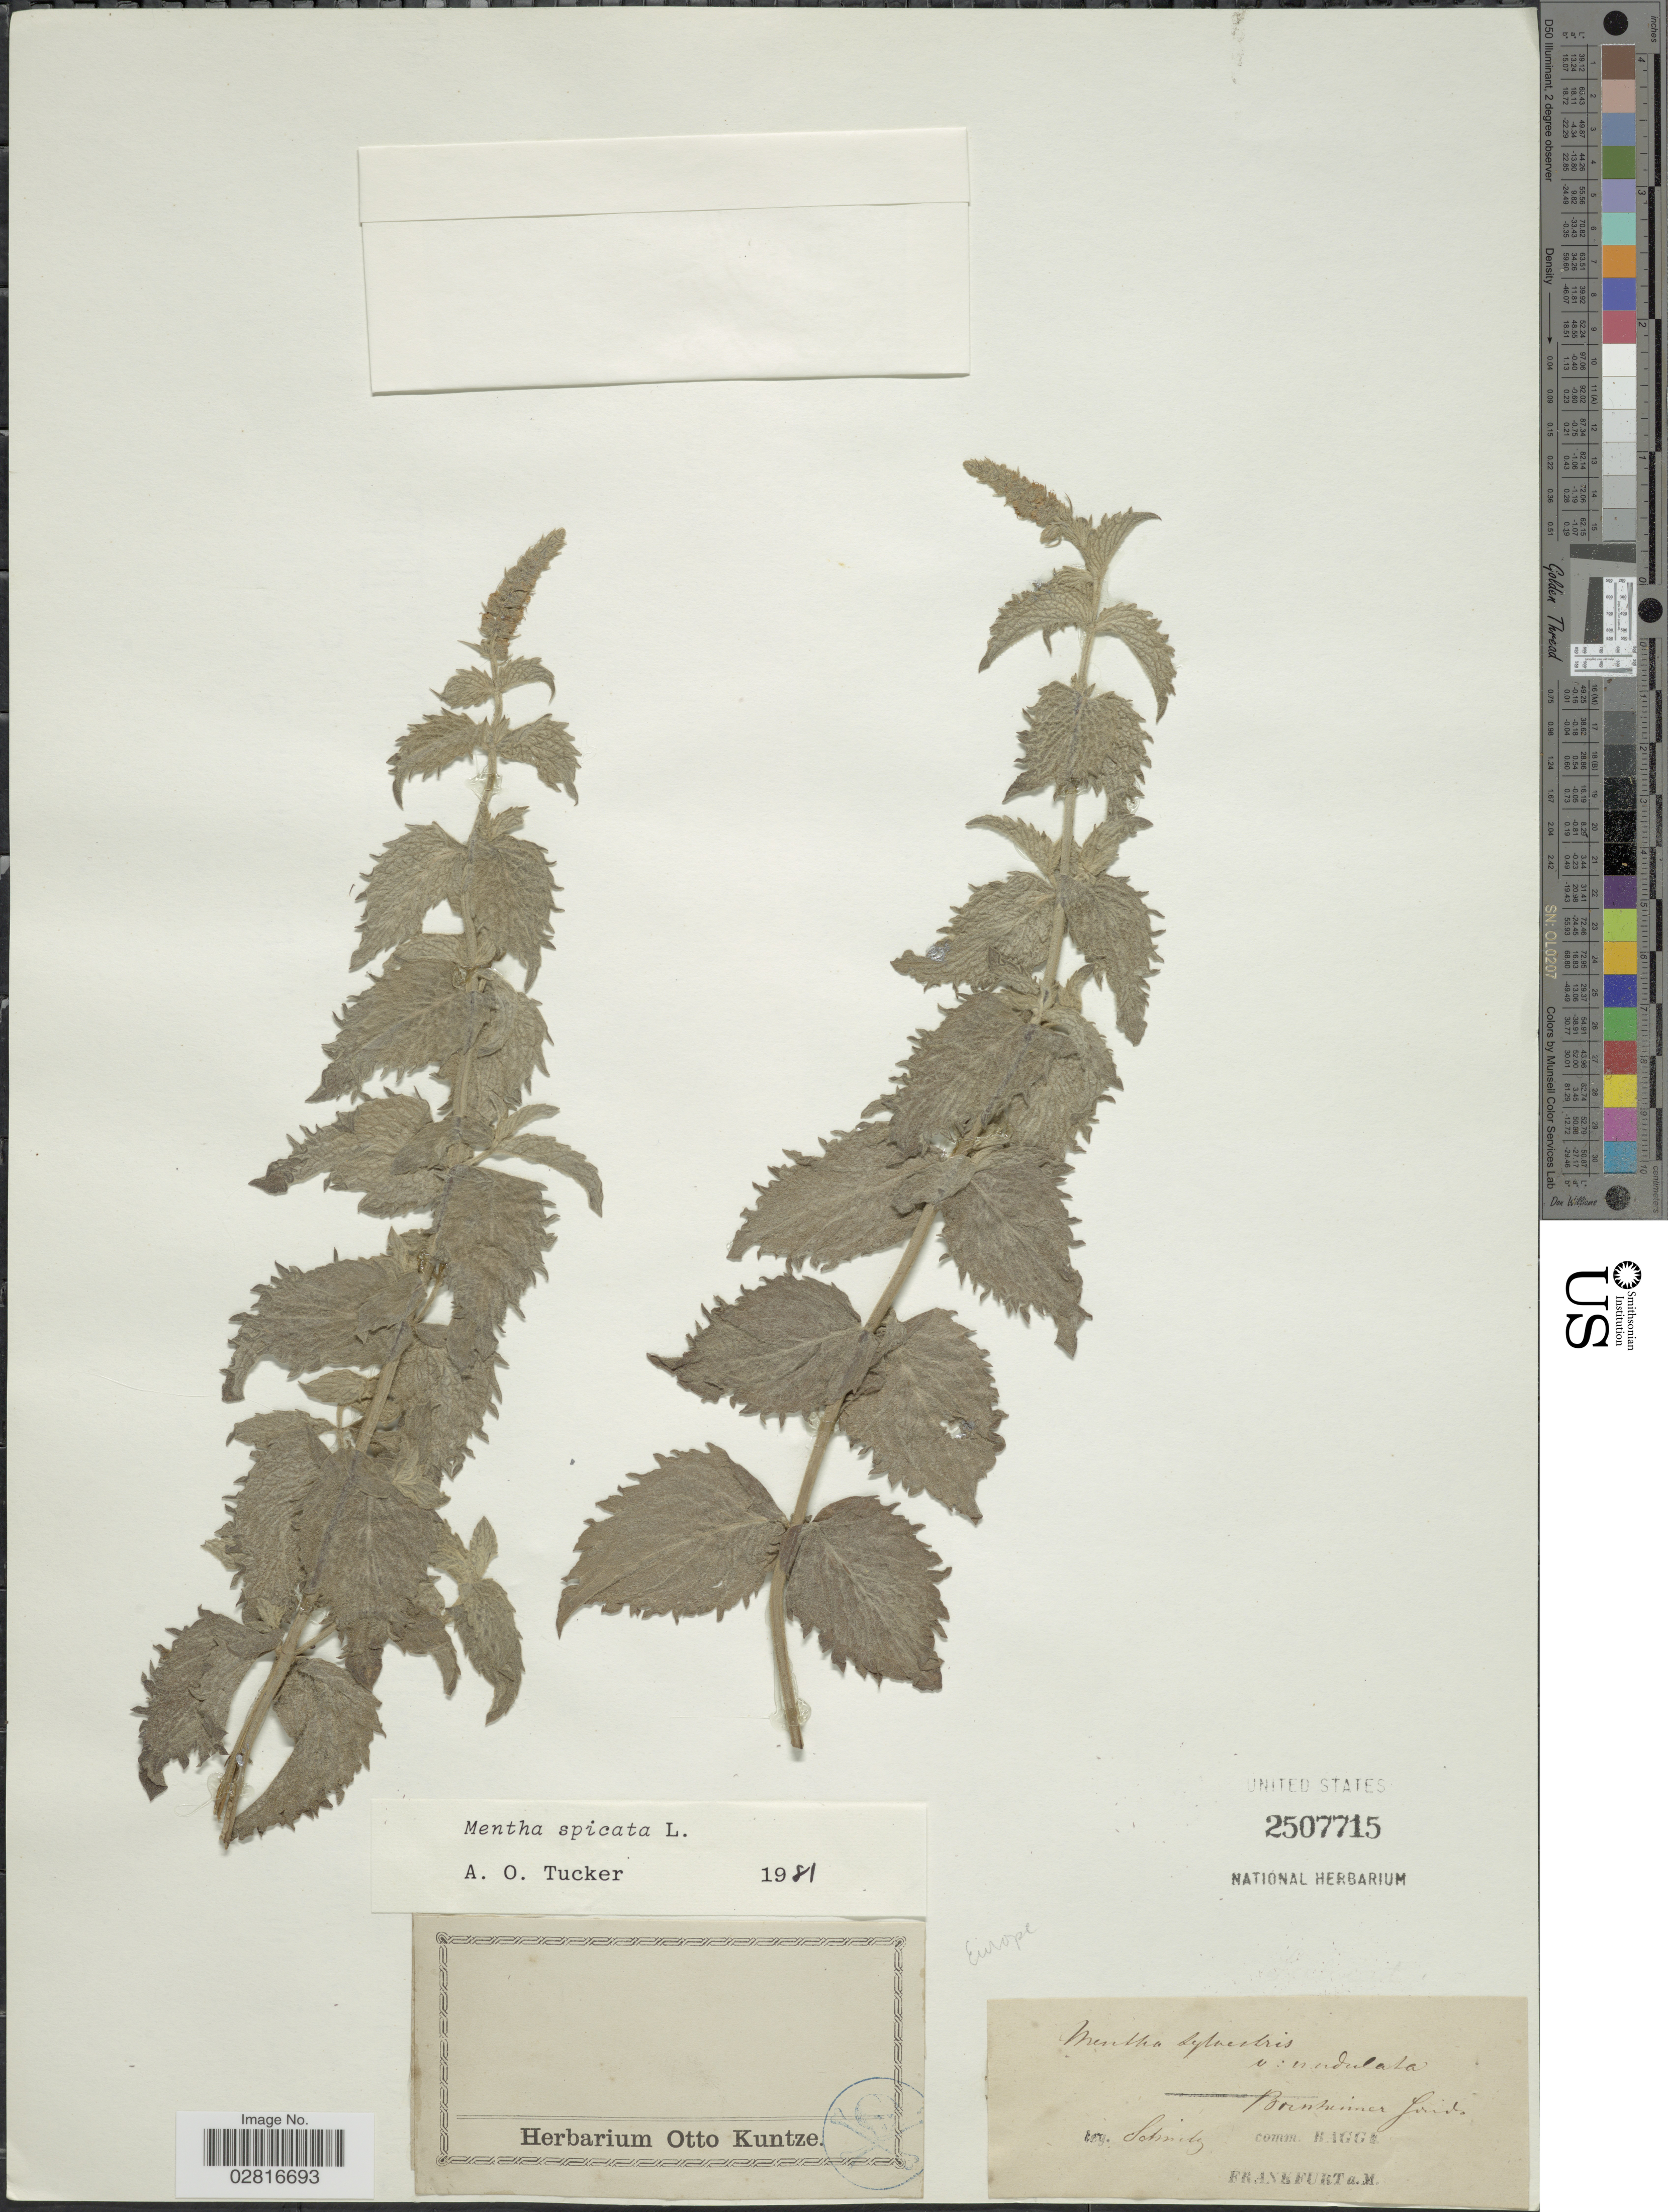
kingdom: Plantae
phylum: Tracheophyta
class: Magnoliopsida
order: Lamiales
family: Lamiaceae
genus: Mentha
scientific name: Mentha spicata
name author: L.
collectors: Schmitz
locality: Bointuiner fords. [interpreted] Europe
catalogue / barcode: US 2507715